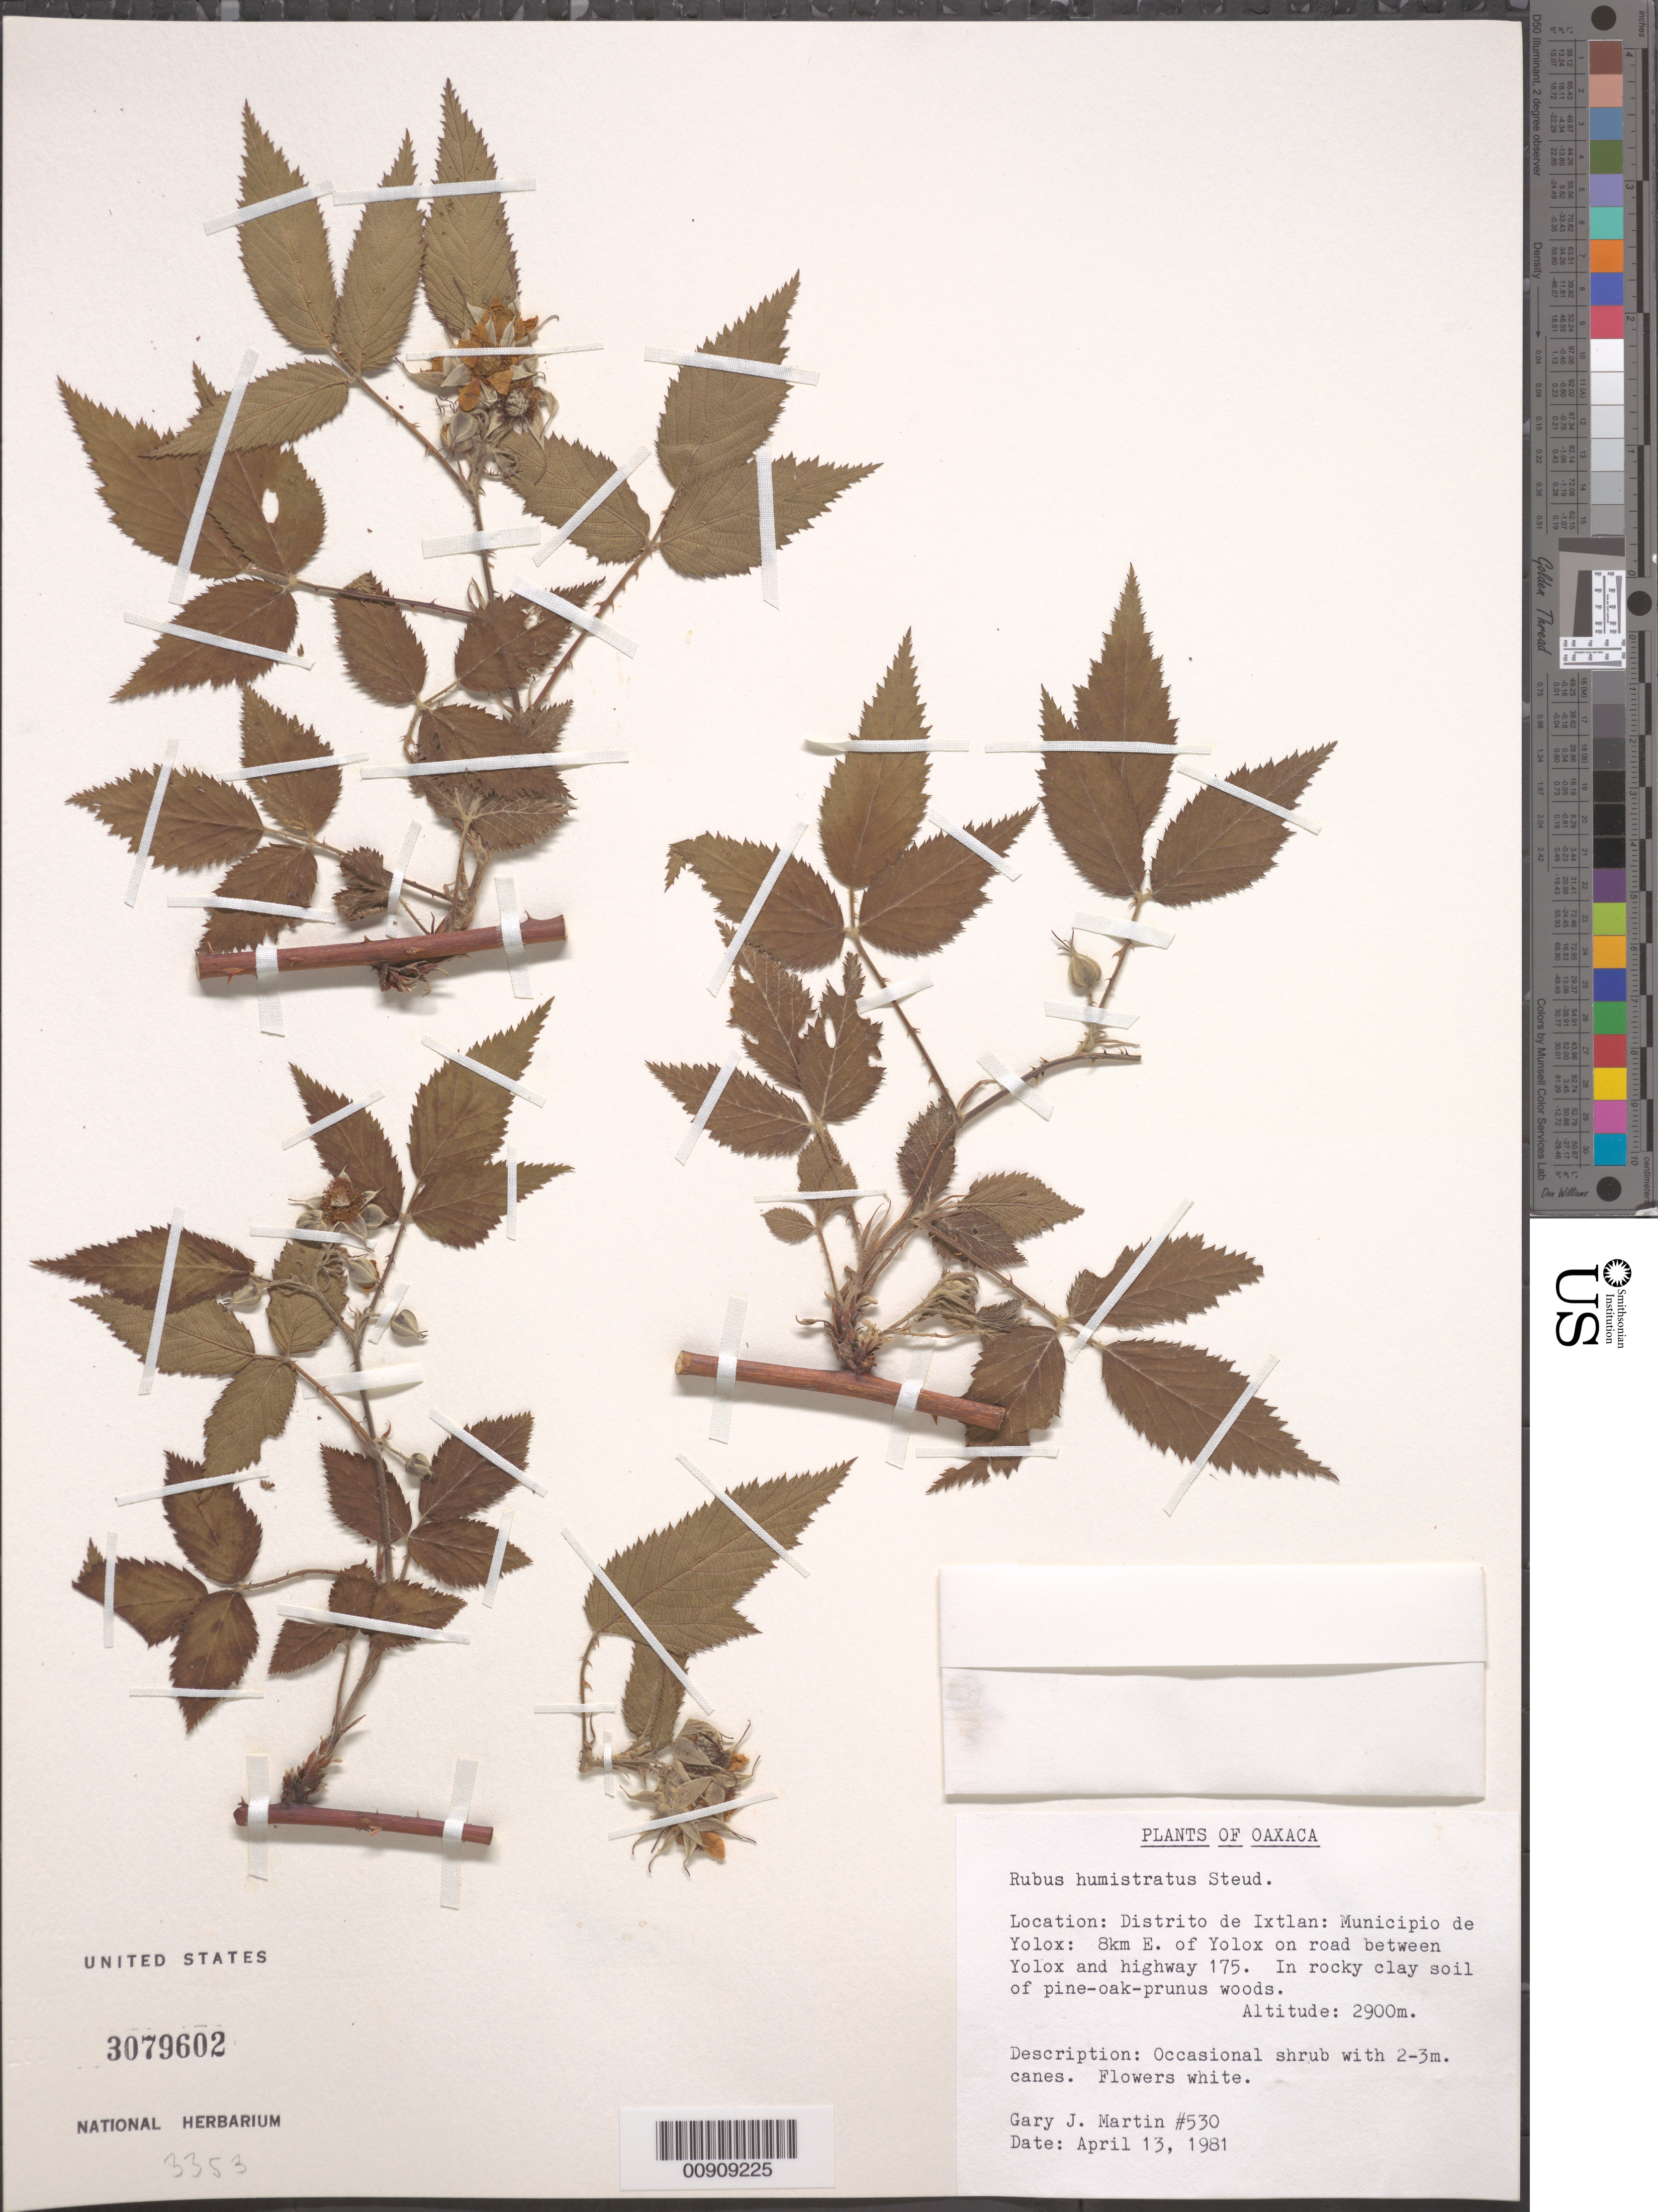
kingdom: Plantae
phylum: Tracheophyta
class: Magnoliopsida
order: Rosales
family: Rosaceae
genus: Rubus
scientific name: Rubus humistratus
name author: Steud.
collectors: G. J. Martin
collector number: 530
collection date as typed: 13 Apr 1981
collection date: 1981-04-13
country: Mexico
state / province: Oaxaca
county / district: Ixtlán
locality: Distrito de Ixtlán: Municipio de Yolox: 8 km. E of Yolox on road between Yolox and highway 175.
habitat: In rocky clay soil of pine-oak-prunus woods.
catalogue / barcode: US 3079602